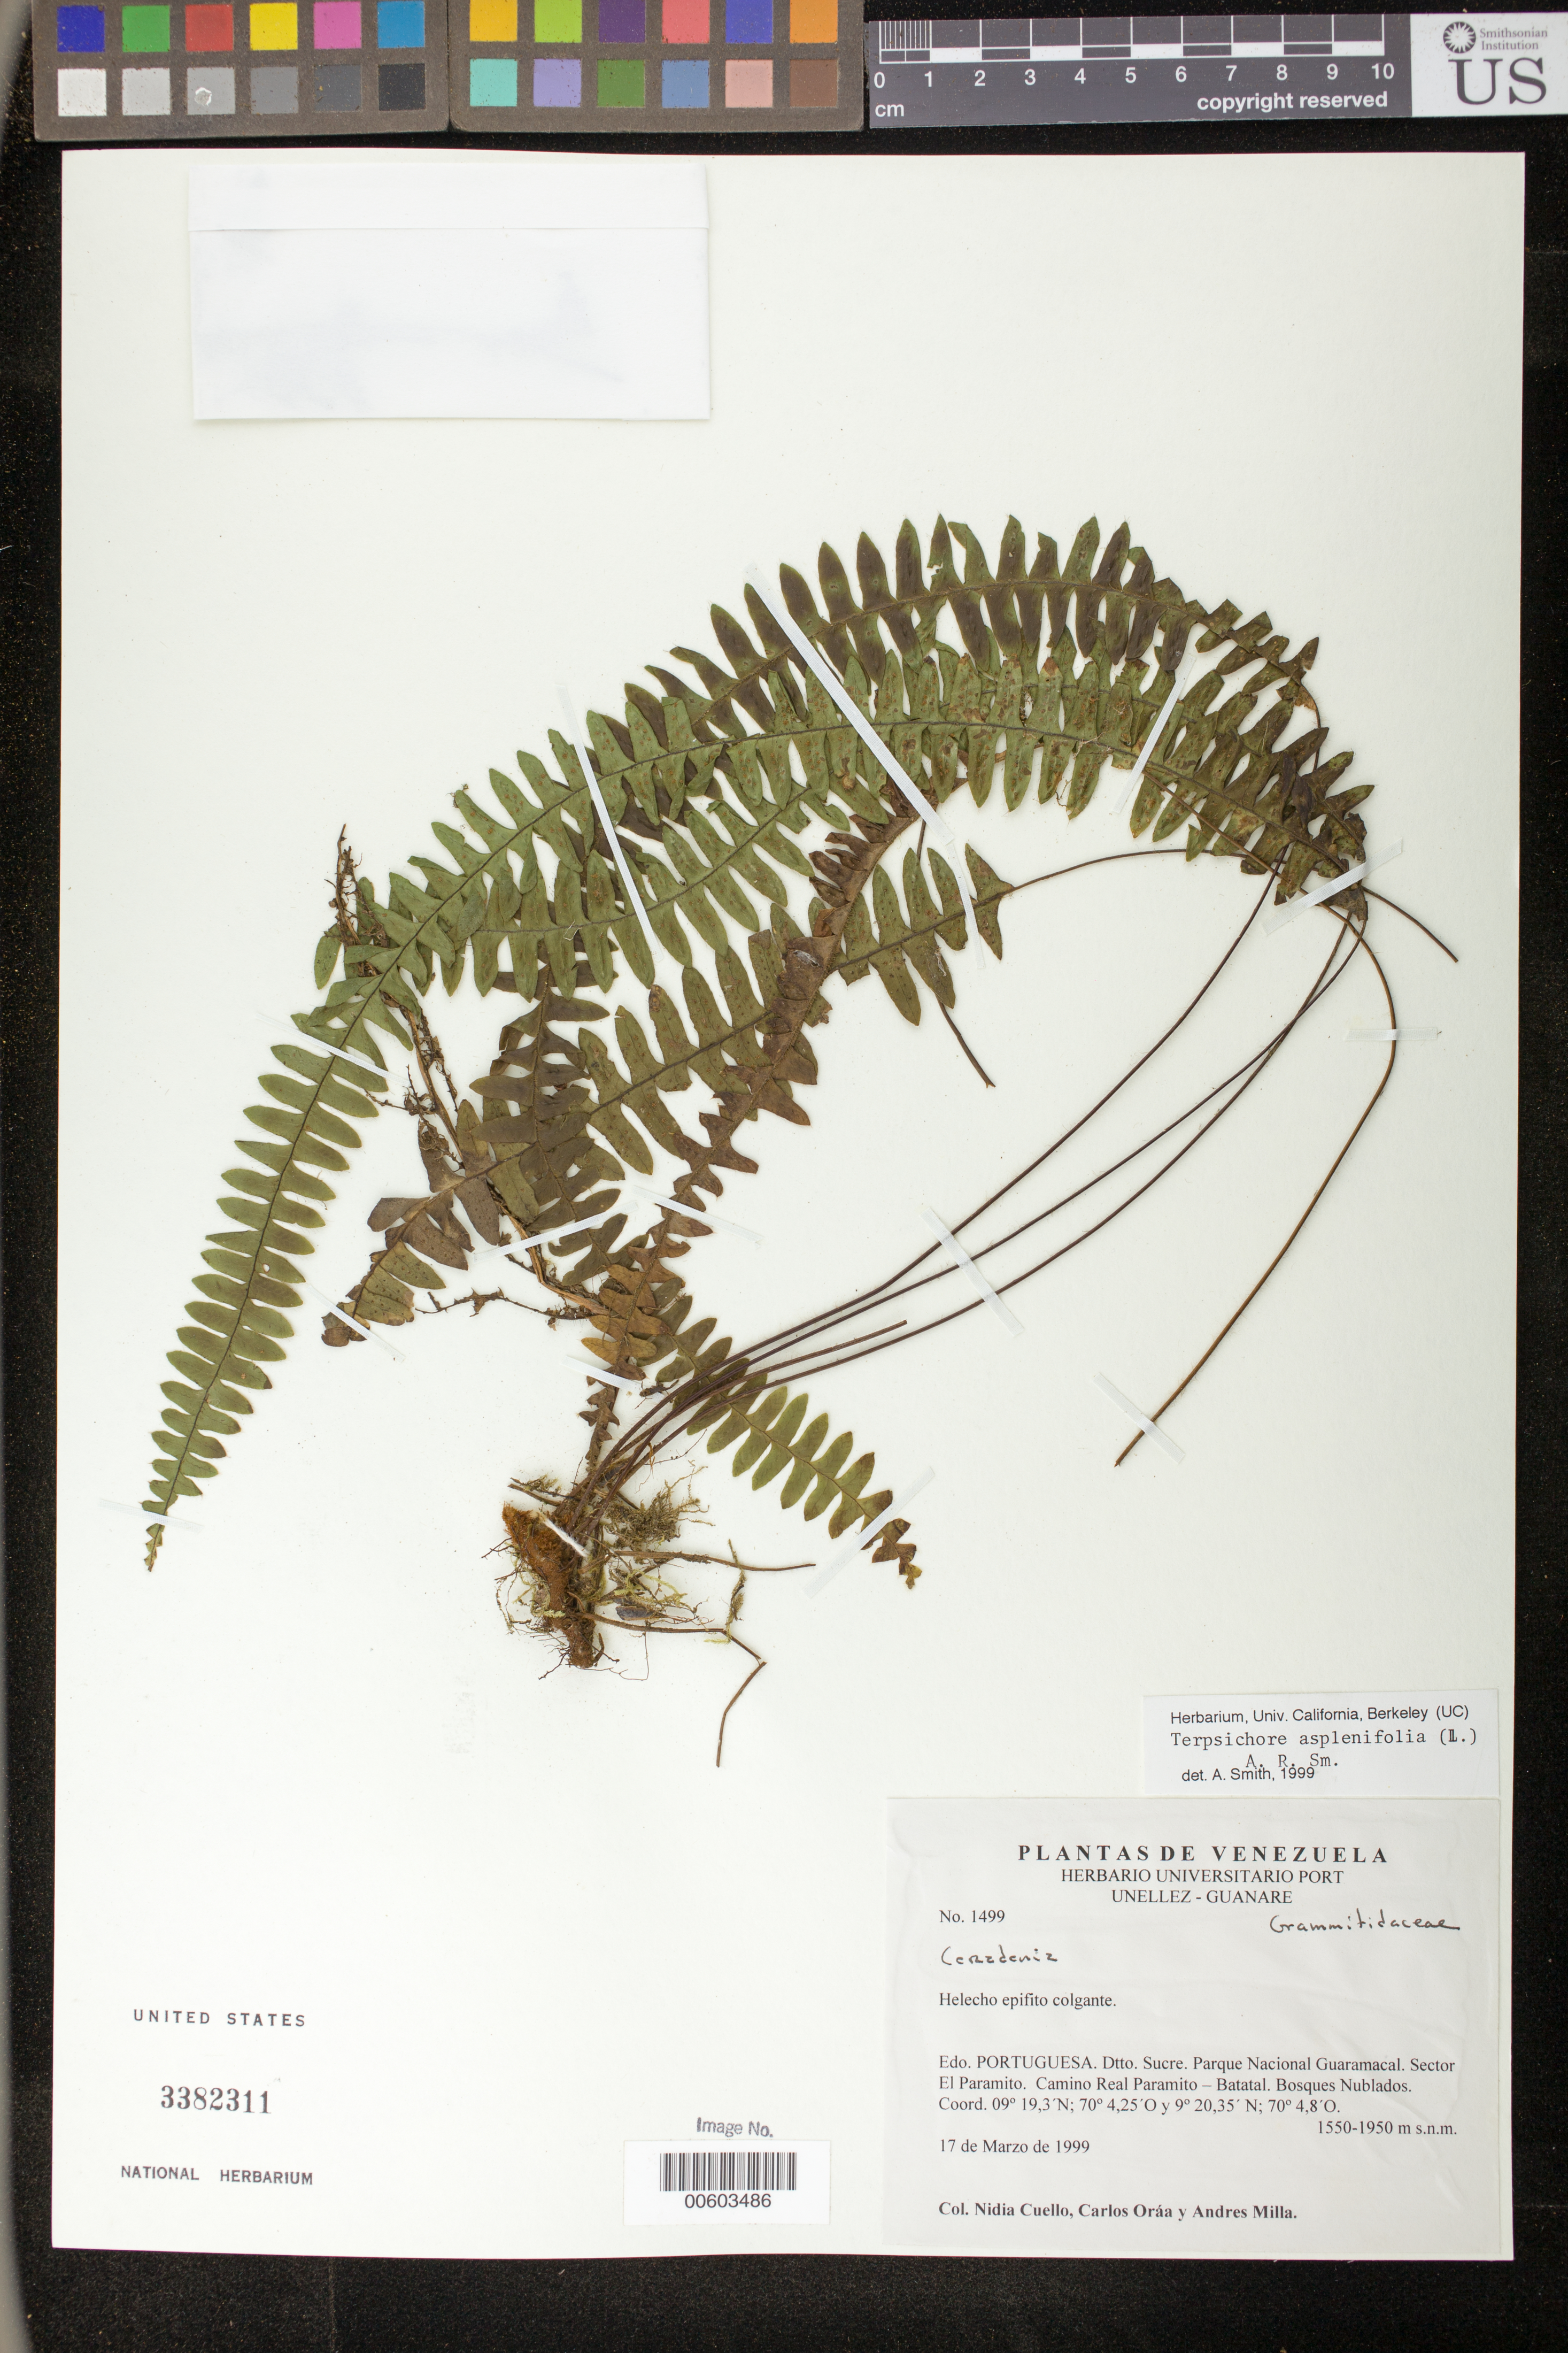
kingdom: Plantae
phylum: Tracheophyta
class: Polypodiopsida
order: Polypodiales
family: Polypodiaceae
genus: Terpsichore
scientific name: Terpsichore asplenifolia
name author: (L.) A.R. Sm.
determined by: Smith, Alan R., (UC)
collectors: N. L. Cuello, C. Oráa & A. Milla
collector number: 1499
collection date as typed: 17 Mar 1999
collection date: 1999-03-17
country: Venezuela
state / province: Portuguesa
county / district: Sucre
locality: Parque Nacional Guaramacal. Sector El Paramito. Camino Real Paramito - Batatal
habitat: Bosques nublados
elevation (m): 1550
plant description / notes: PORT, US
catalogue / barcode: US 3382311